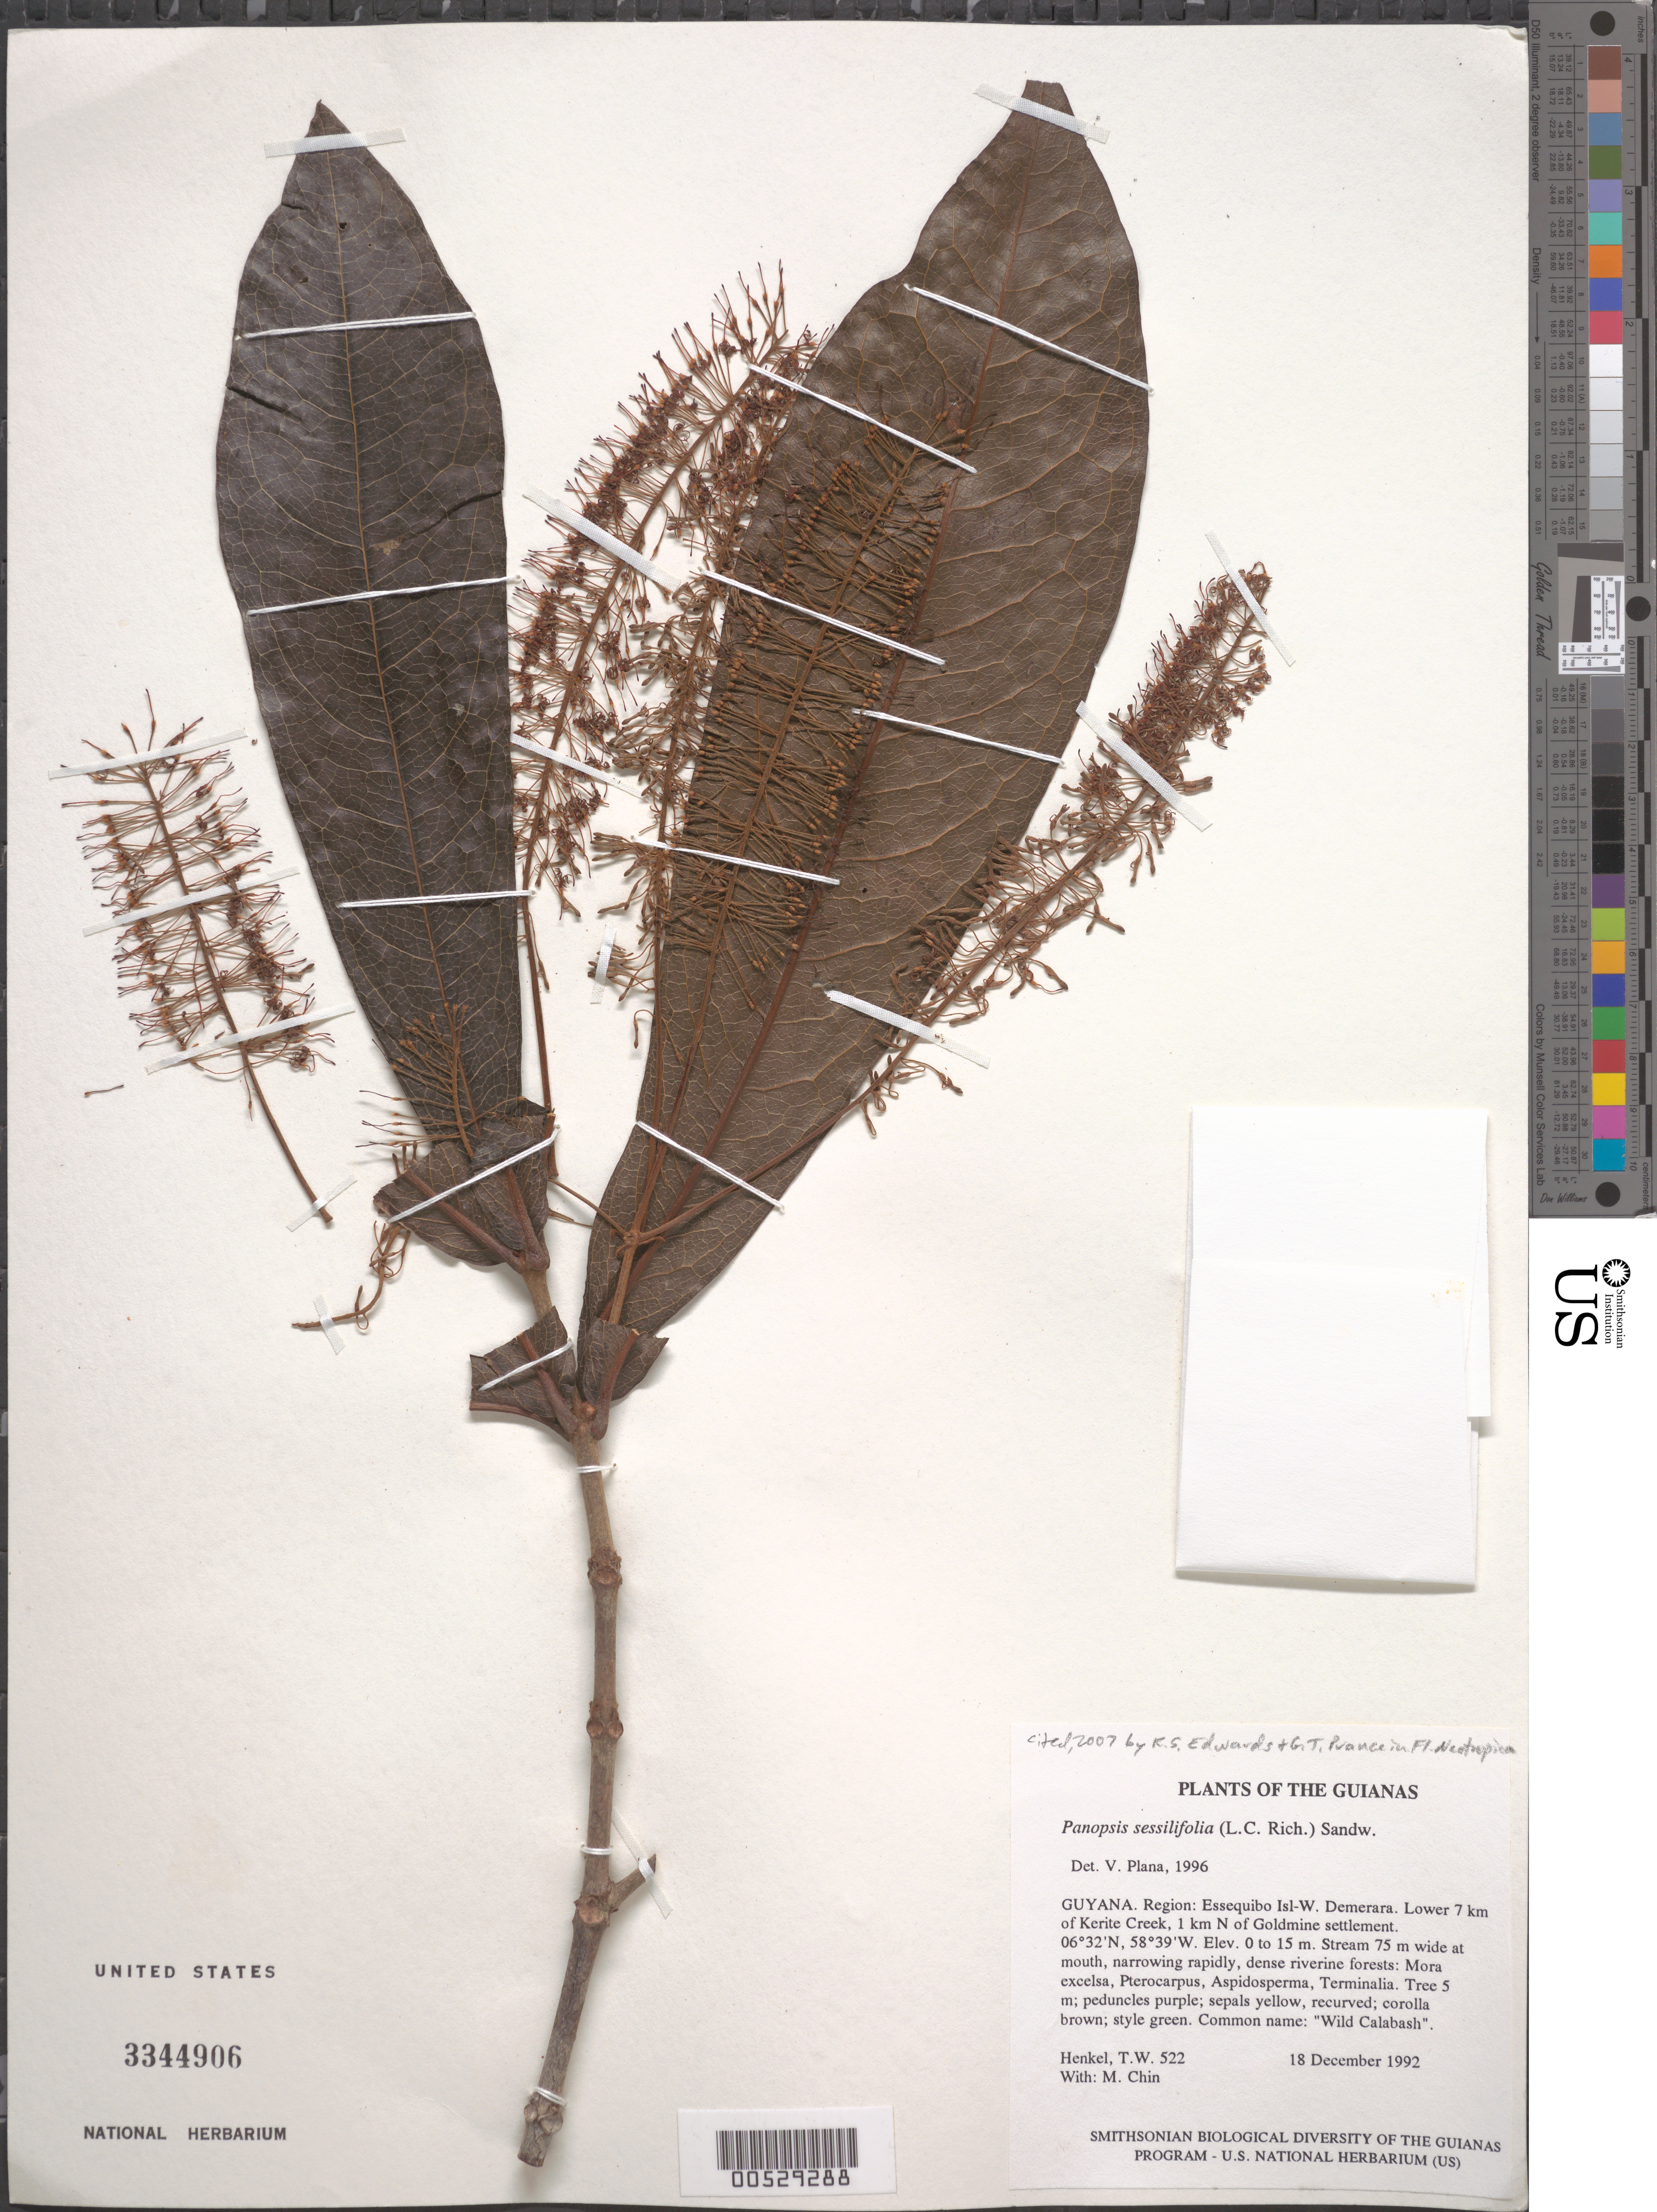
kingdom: Plantae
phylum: Tracheophyta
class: Magnoliopsida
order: Proteales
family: Proteaceae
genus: Panopsis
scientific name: Panopsis sessilifolia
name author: (Rich.) Sandwith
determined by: Plana, V.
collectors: T. Henkel & M. Chin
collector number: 522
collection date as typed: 18 December 1992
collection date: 1992-12-18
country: Guyana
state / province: Essequibo Isl-W. Demerara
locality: Lower 7 km of Kerite Creek, 1 km N of Goldmine settlement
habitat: Stream 75 m wide at mouth, narrowing rapidly, dense riverine forests: Mora excelsa, Pterocarpus, Aspidosperma, Terminalia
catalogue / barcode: US 3344906